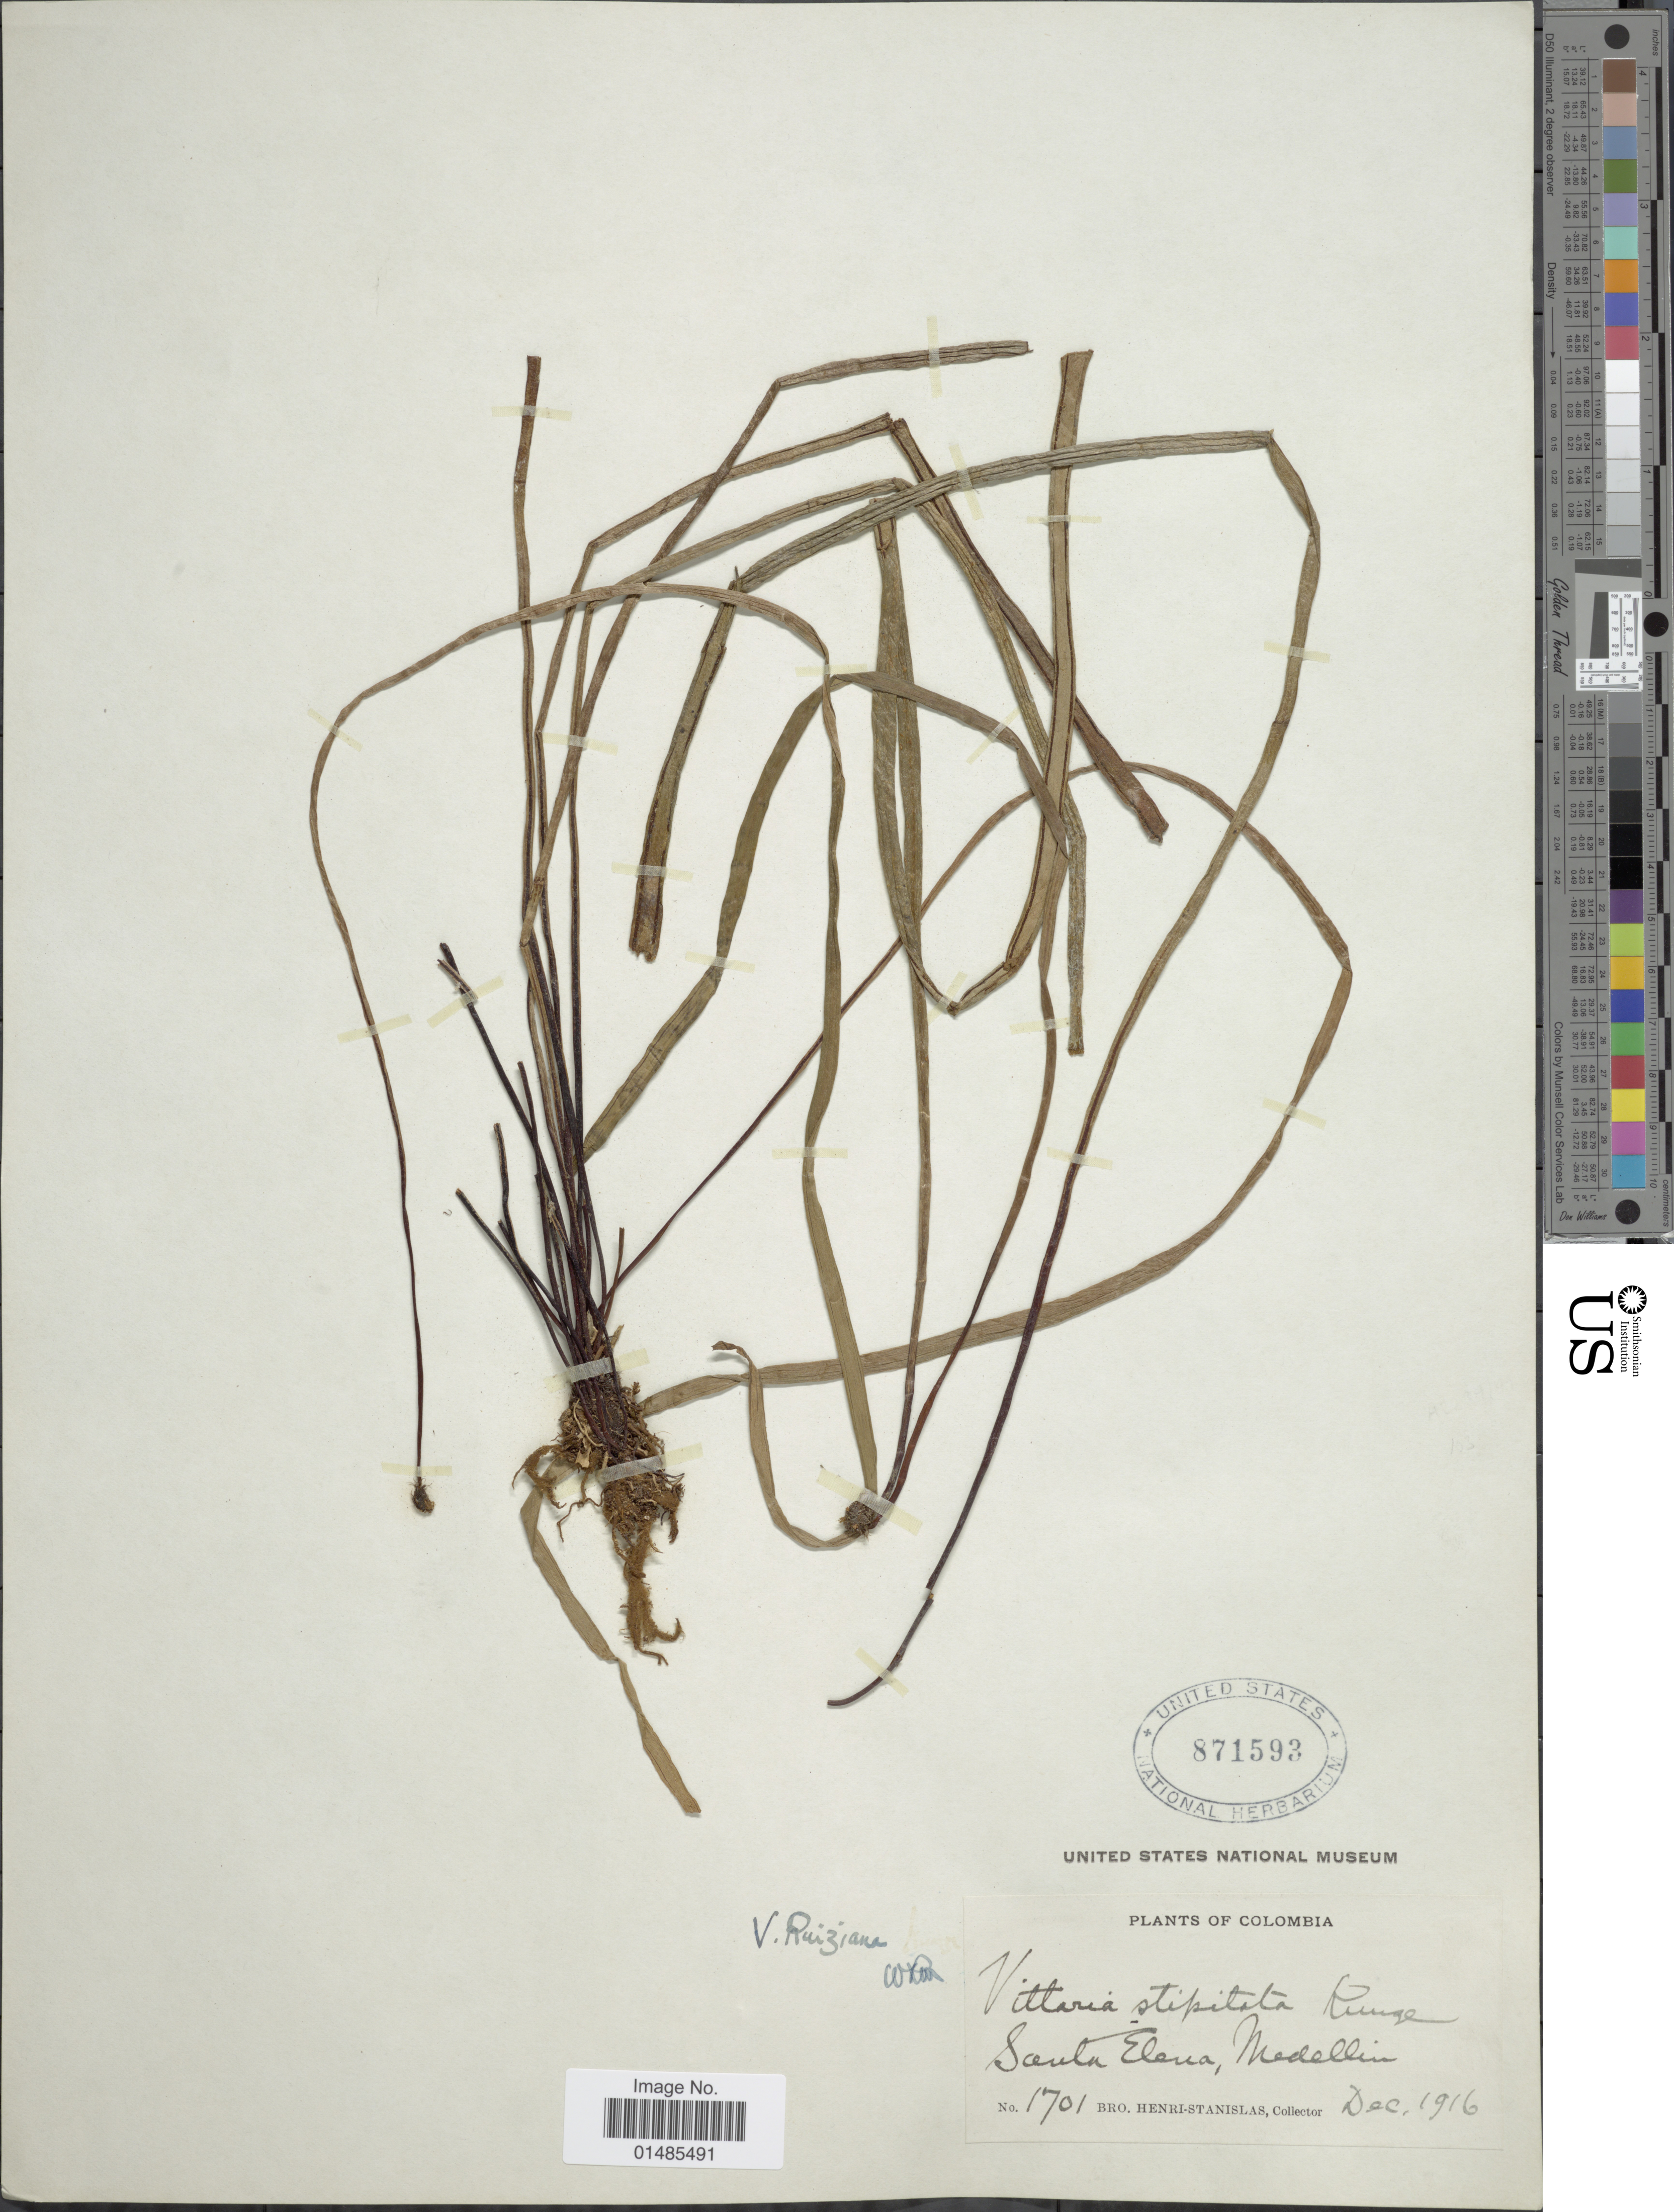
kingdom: Plantae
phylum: Tracheophyta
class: Polypodiopsida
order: Polypodiales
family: Pteridaceae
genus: Radiovittaria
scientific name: Radiovittaria stipitata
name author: (Kunze) E.H. Crane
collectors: Henri-Stanislas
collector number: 1701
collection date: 1916-12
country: Colombia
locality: Santa Elena, Medellin.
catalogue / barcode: US 871593